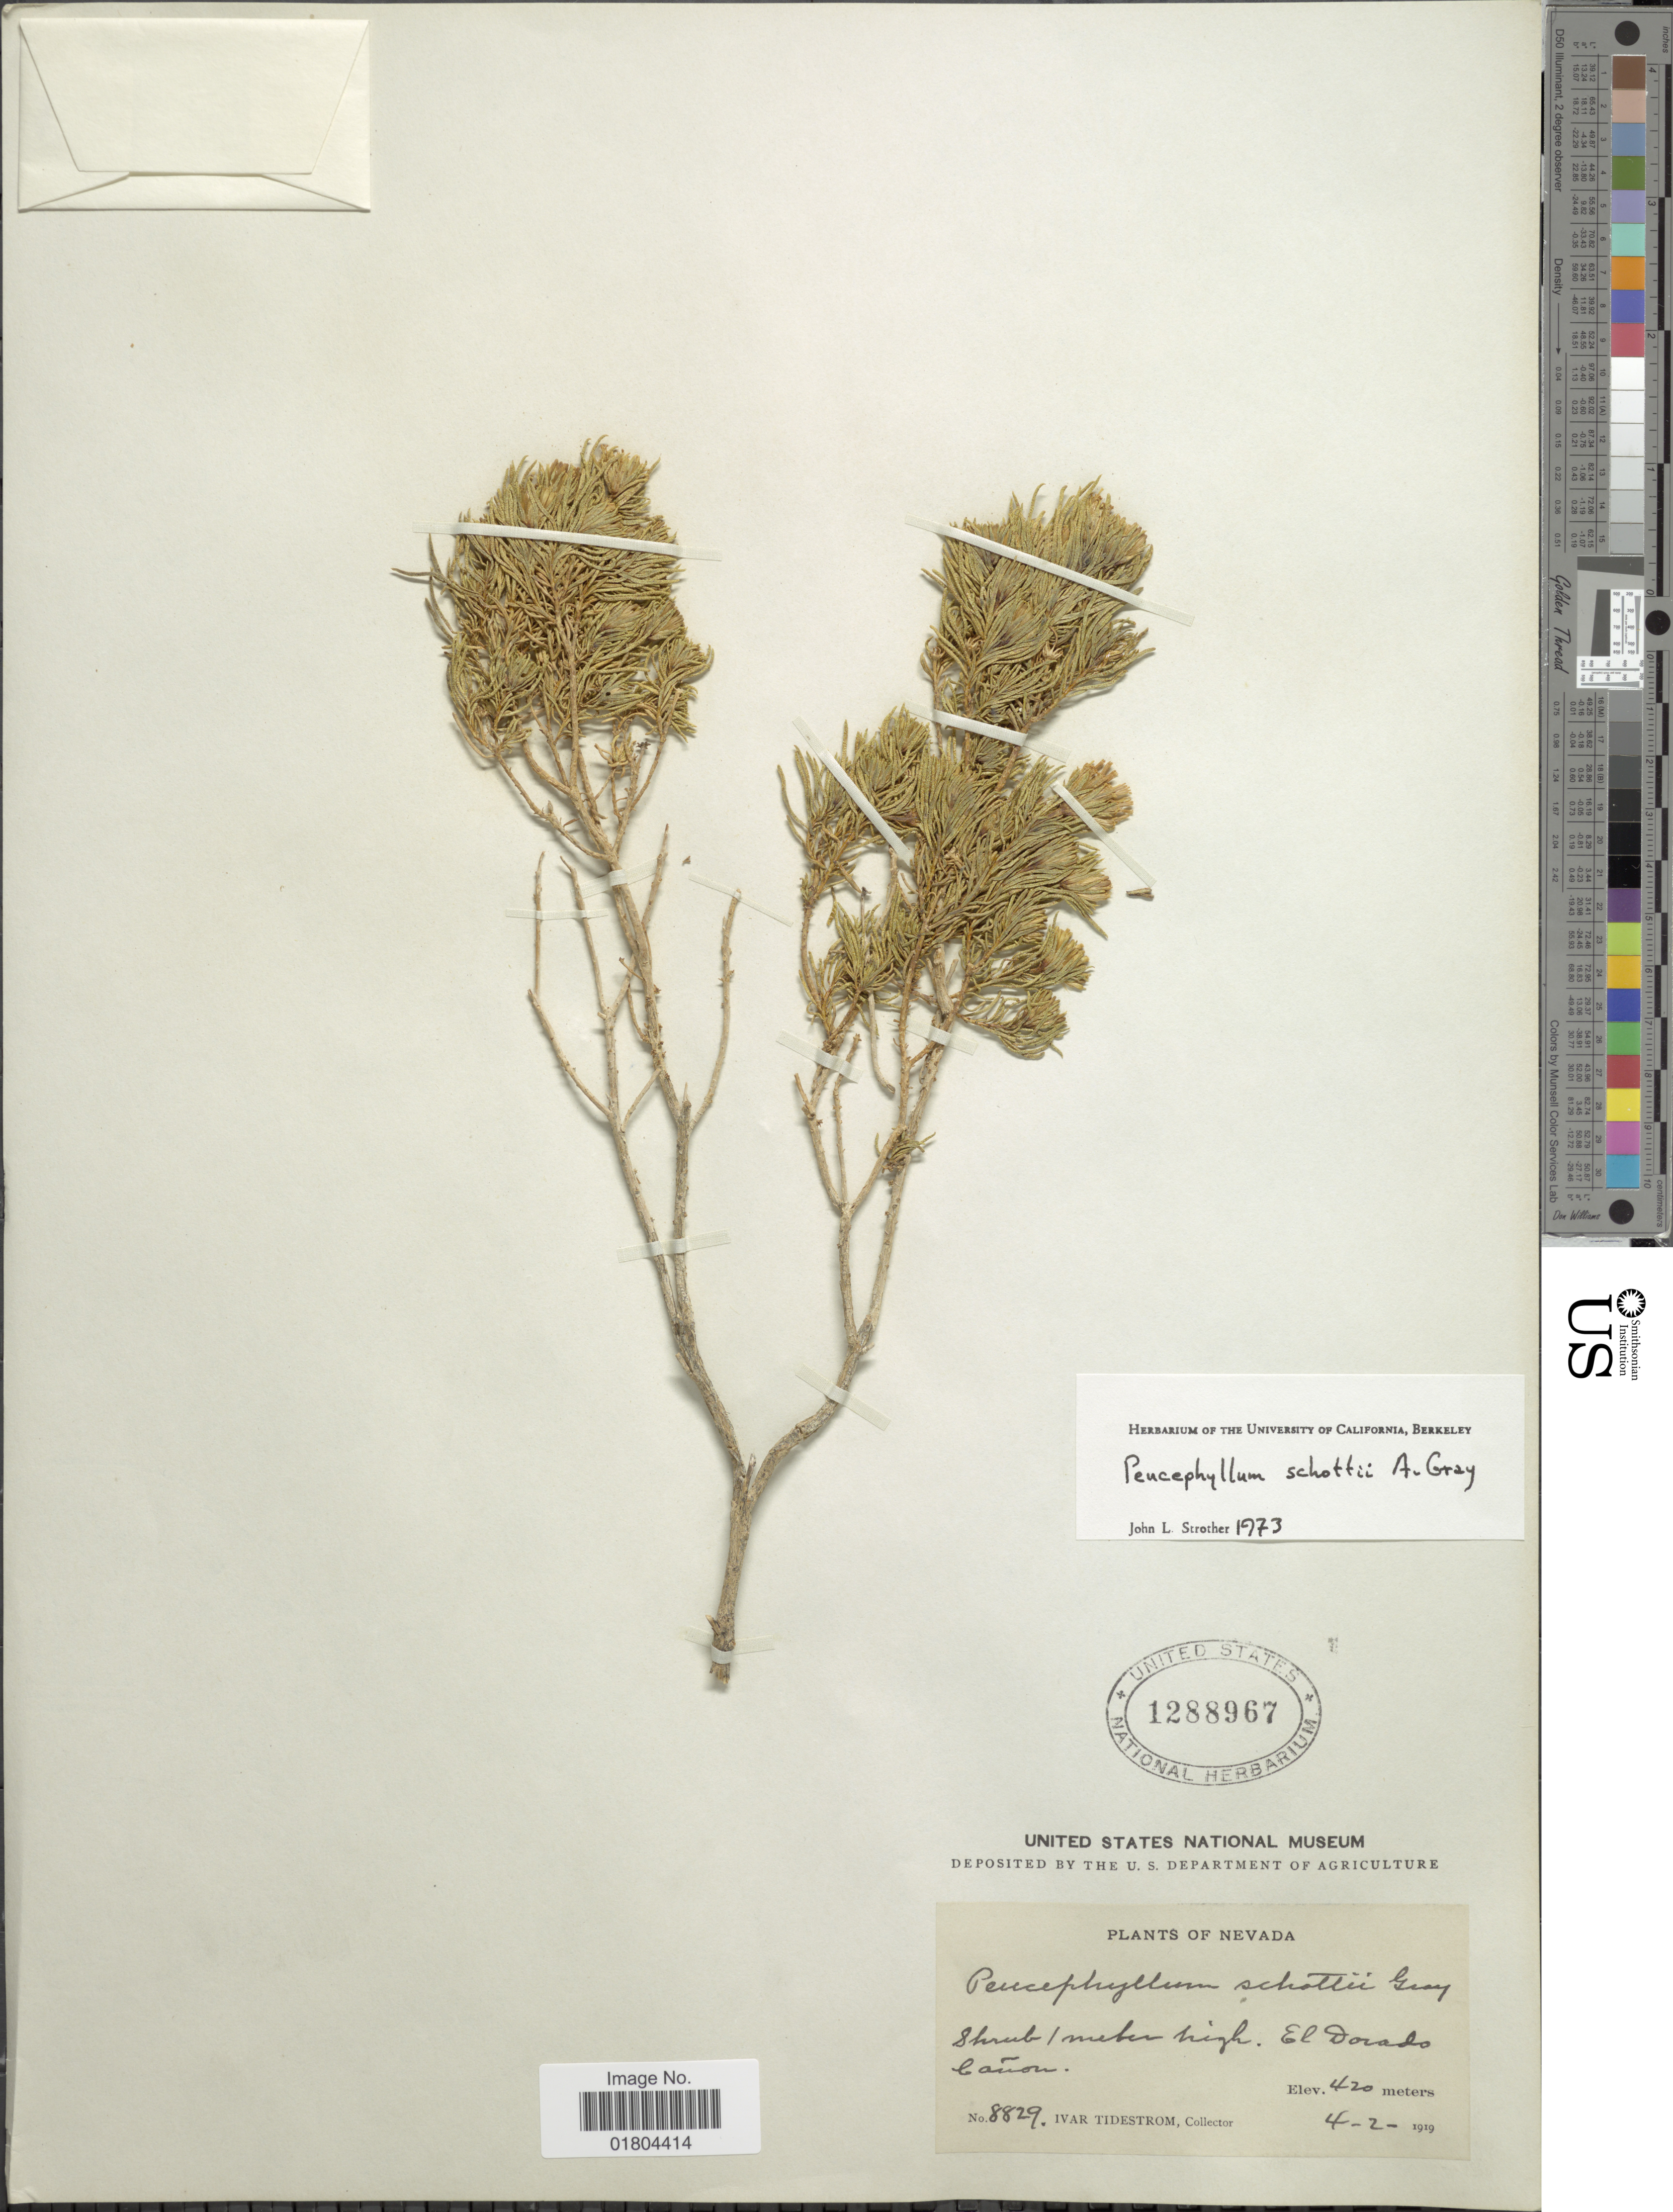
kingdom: Plantae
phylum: Tracheophyta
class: Magnoliopsida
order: Asterales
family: Asteraceae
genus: Peucephyllum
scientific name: Peucephyllum schottii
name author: A. Gray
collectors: I. F. Tidestrom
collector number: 8829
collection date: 1919-04-02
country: United States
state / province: Nevada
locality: El Dorado Cañon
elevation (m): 420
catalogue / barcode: US 1288967